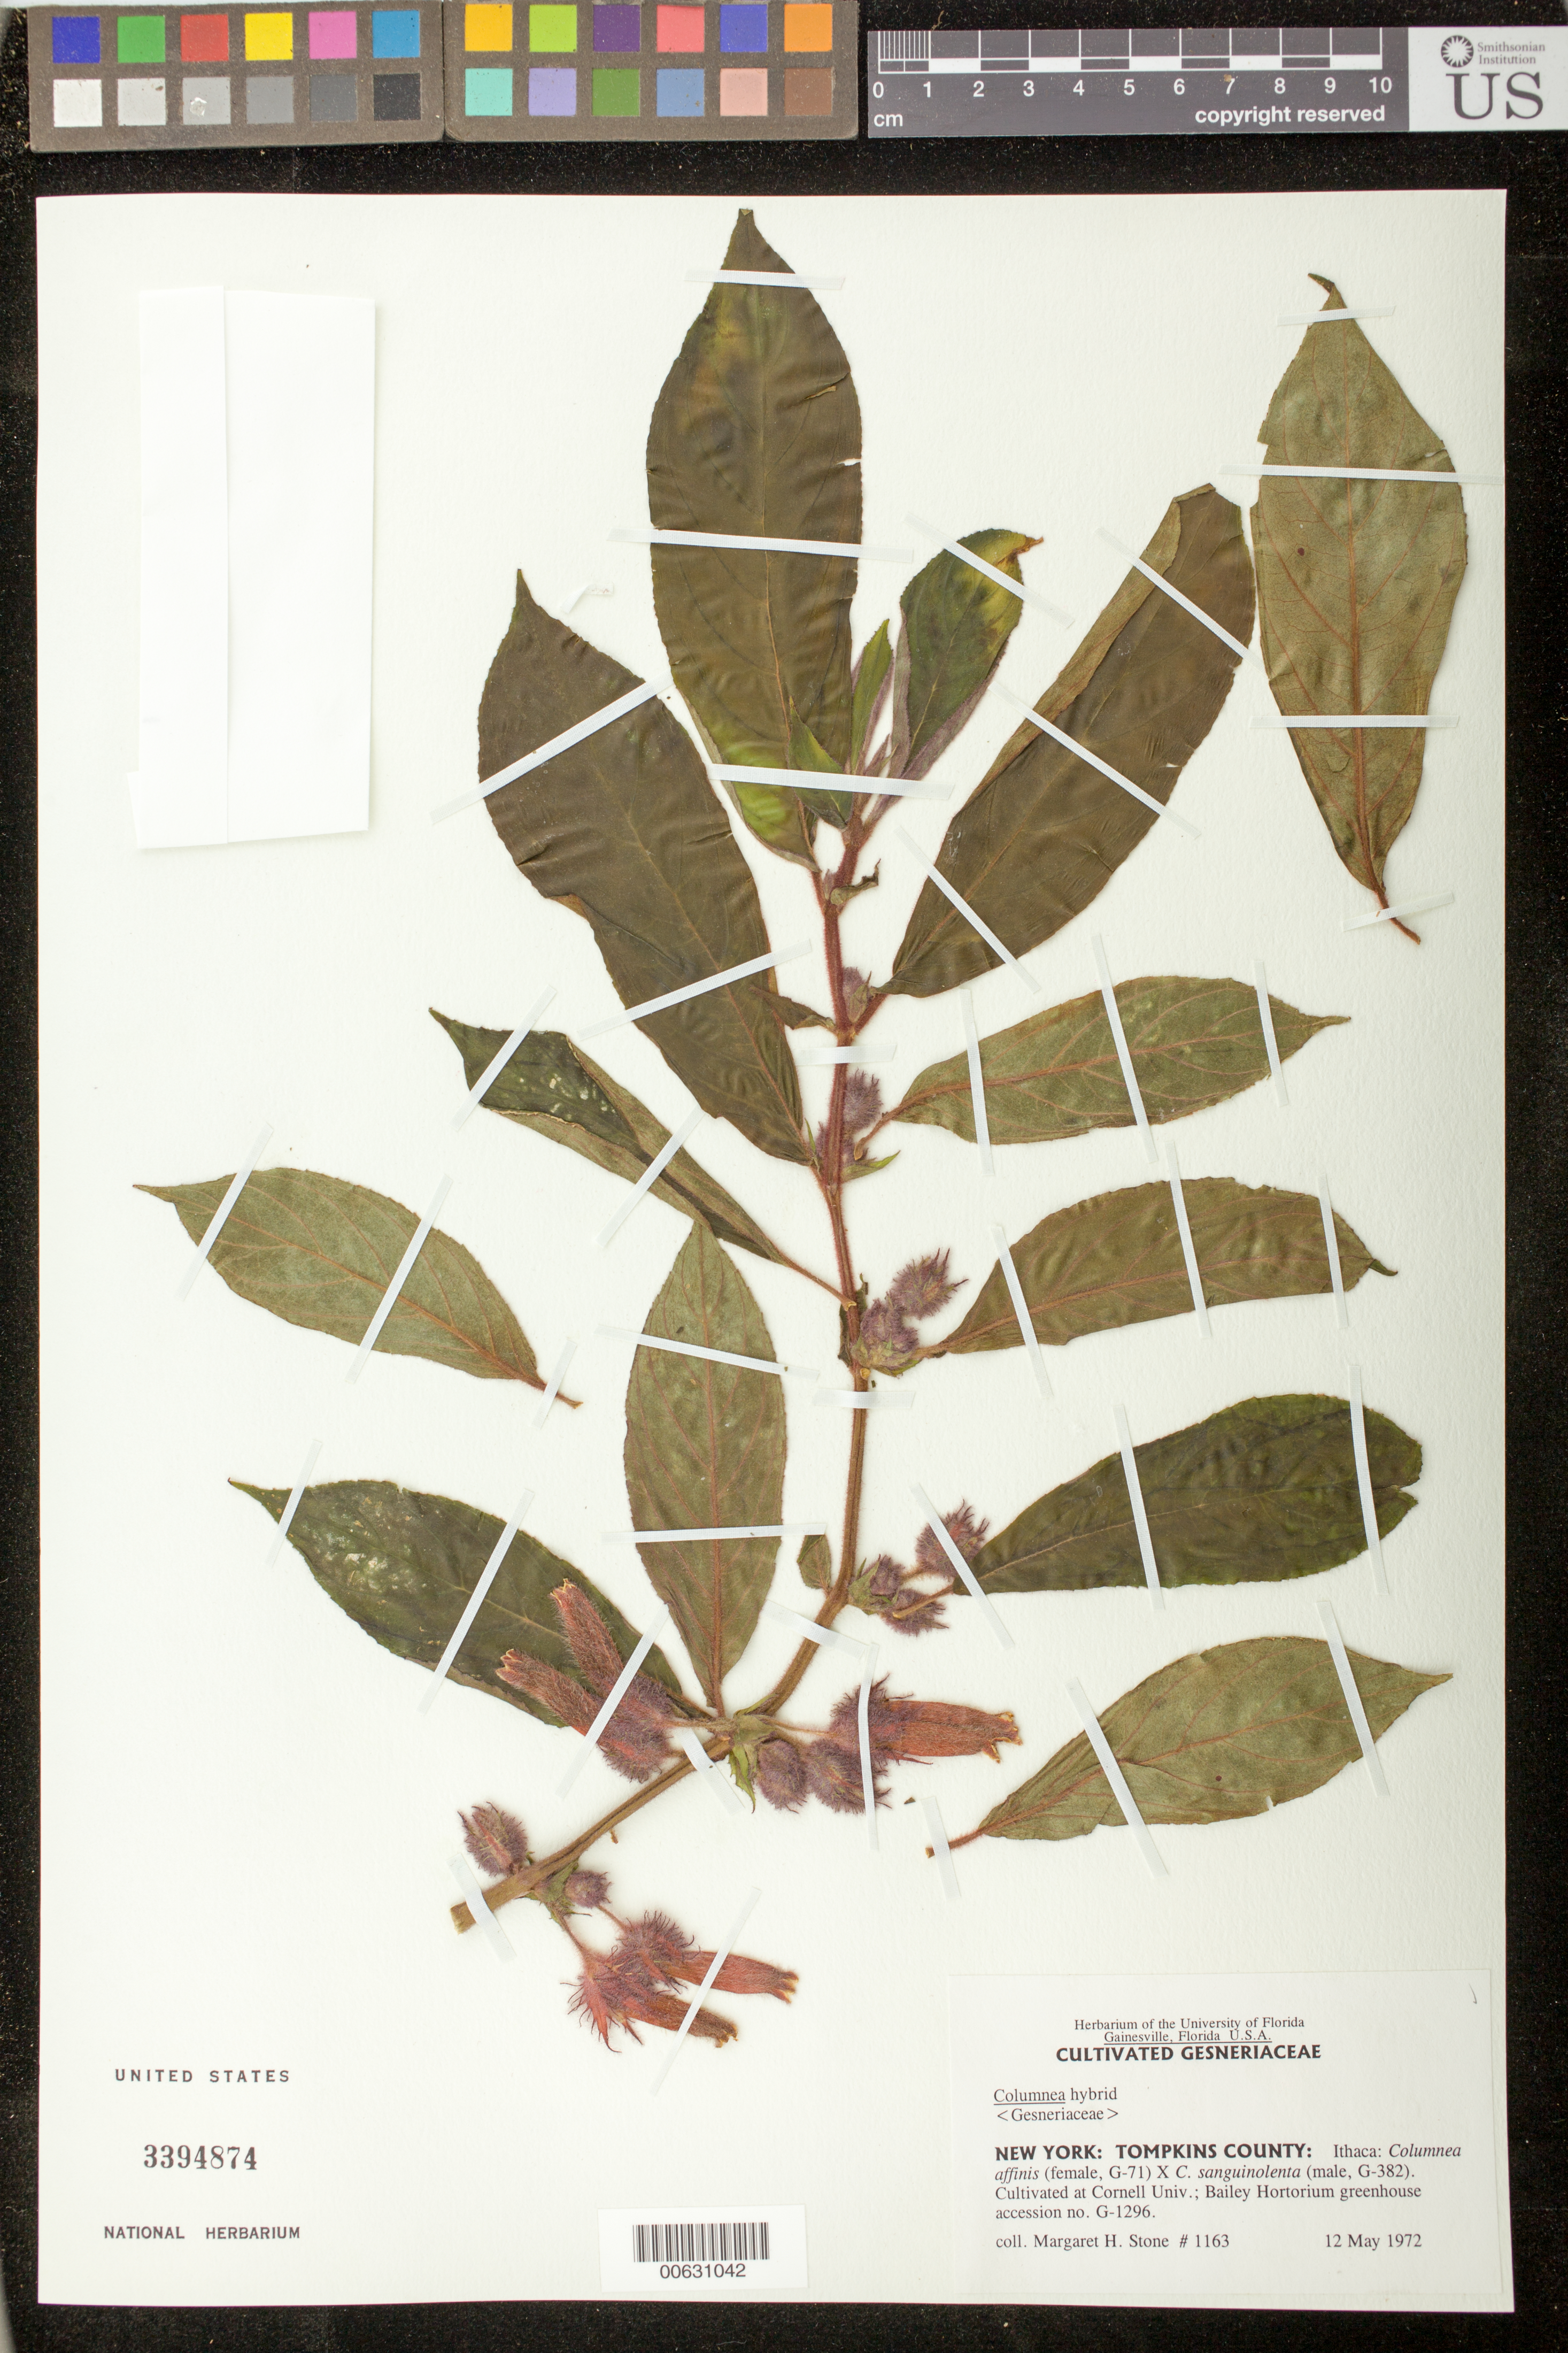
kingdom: Plantae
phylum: Tracheophyta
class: Magnoliopsida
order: Lamiales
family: Gesneriaceae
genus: Columnea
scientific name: Columnea hybrid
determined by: Skog, Laurence E.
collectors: M. Stone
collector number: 1163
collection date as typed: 12 May 1972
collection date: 1972-05-12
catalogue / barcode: US 3394874